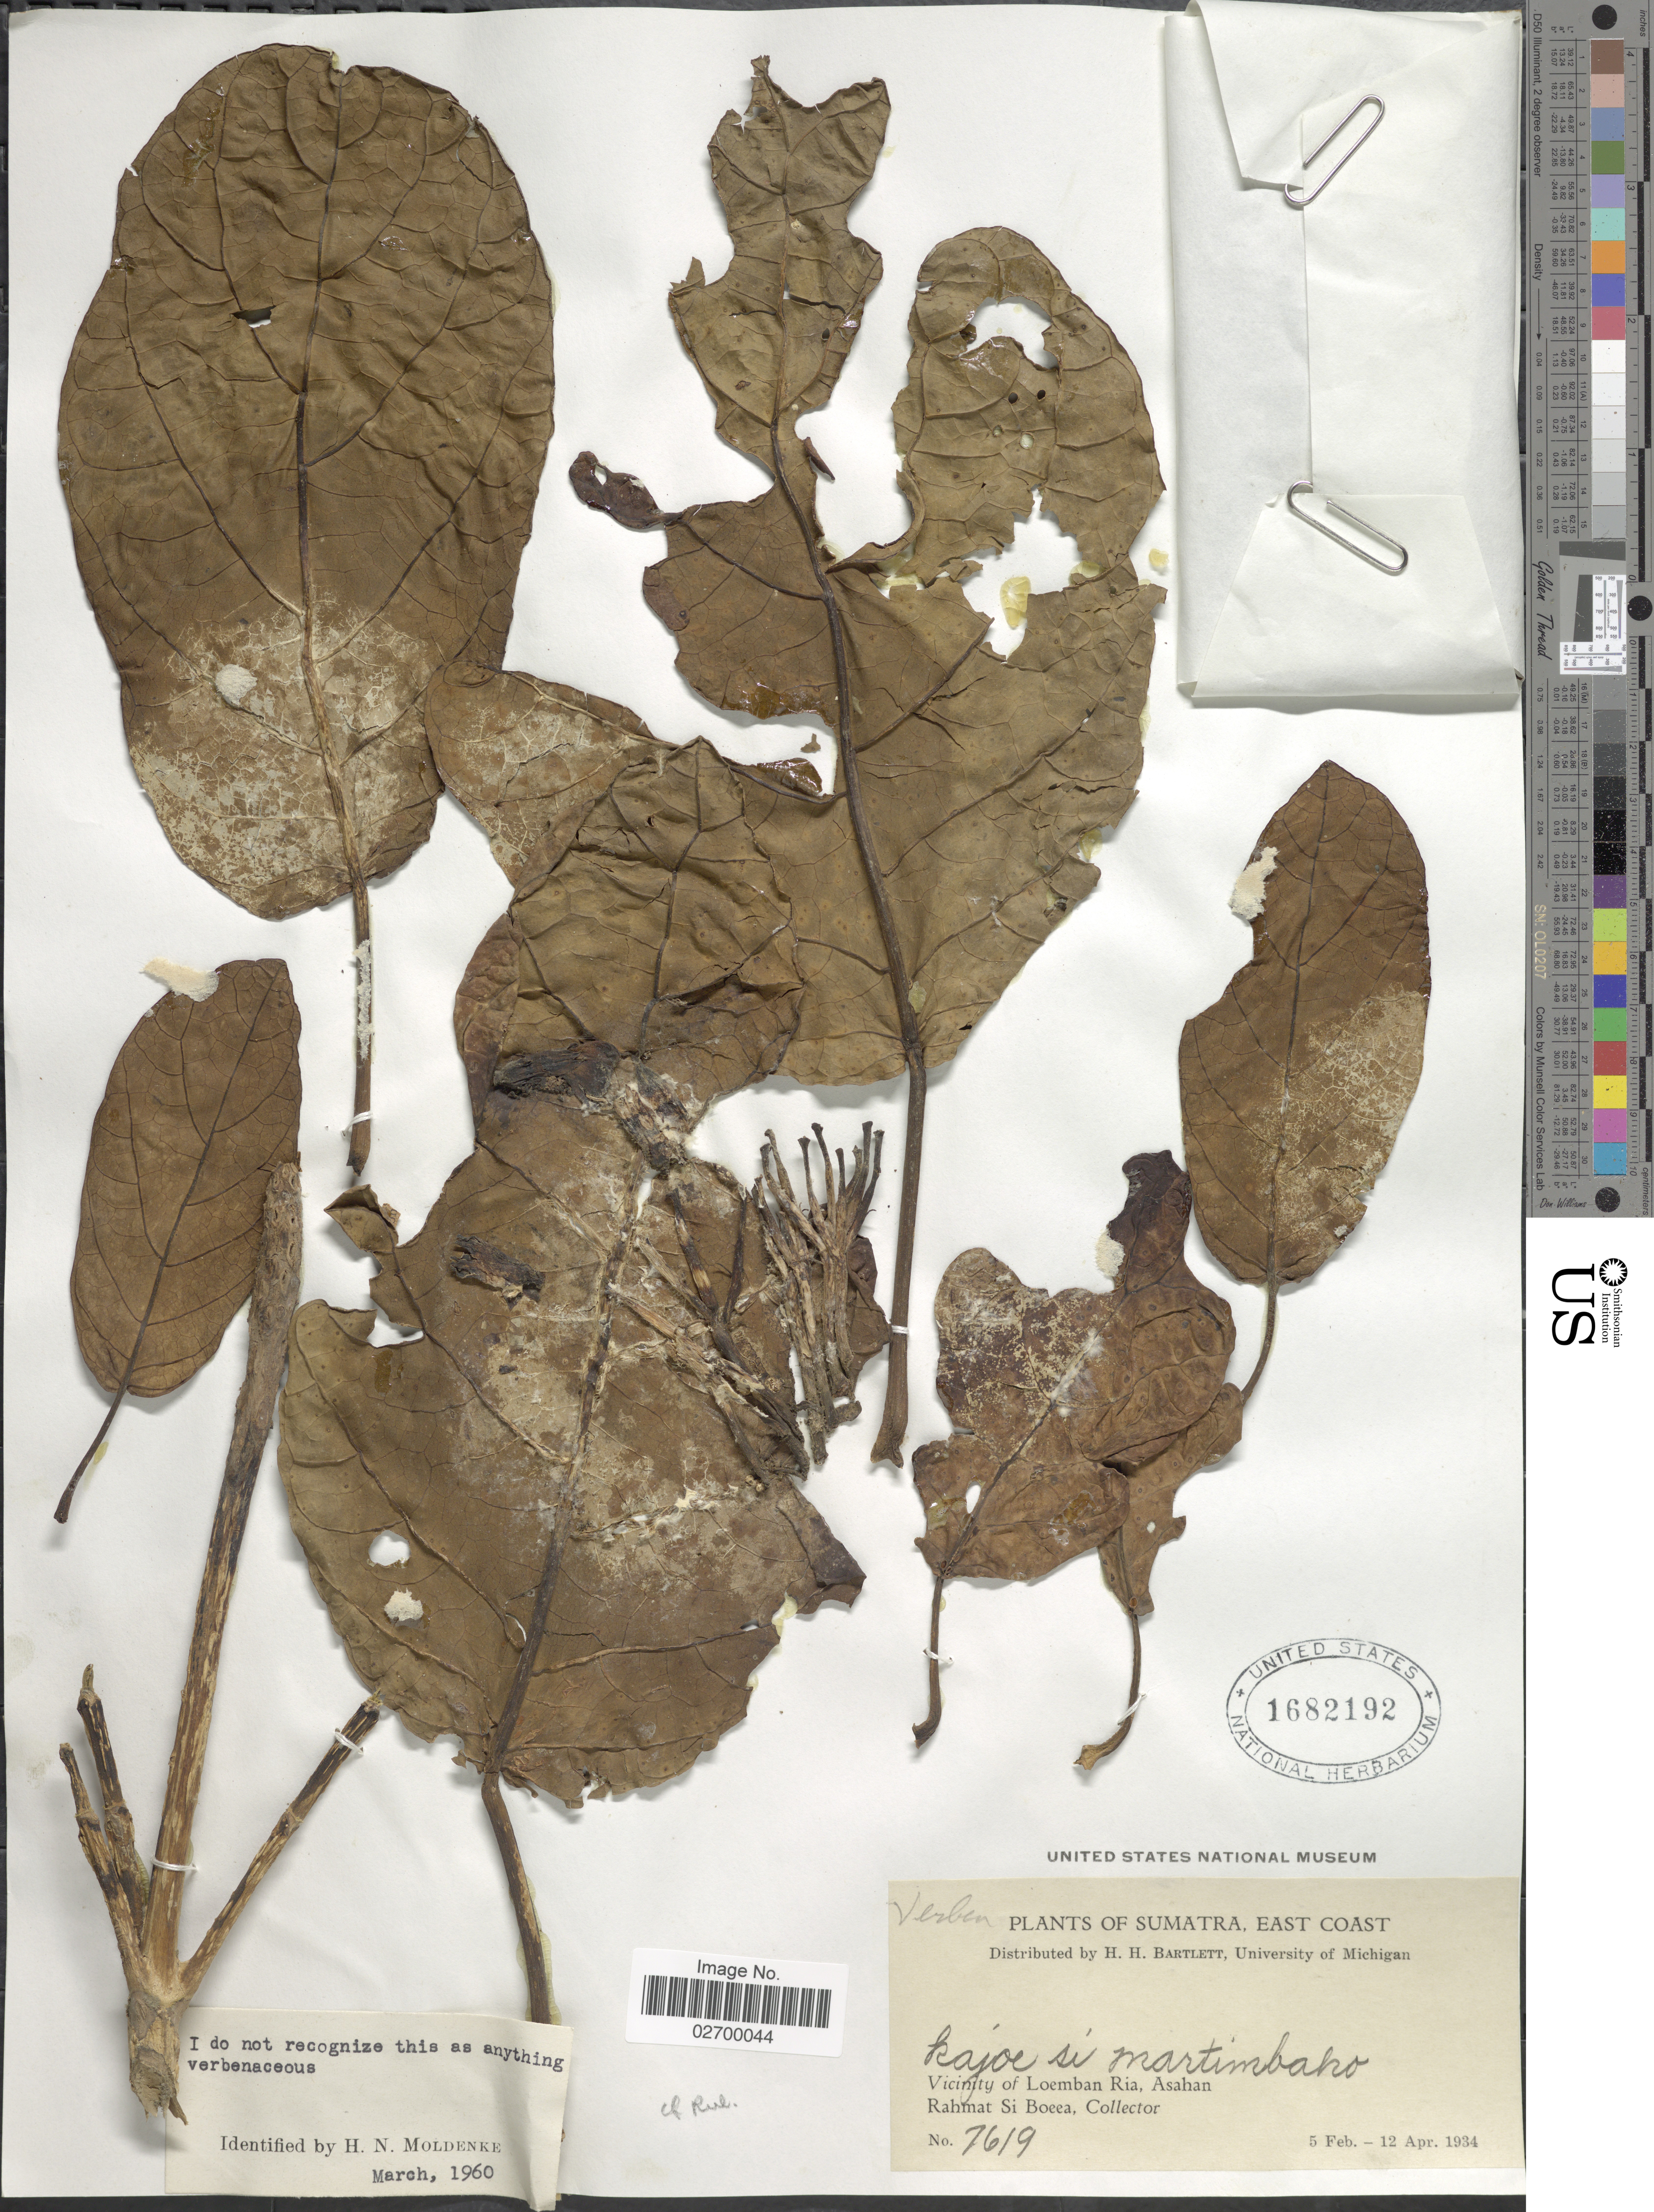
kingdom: Plantae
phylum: Tracheophyta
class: Magnoliopsida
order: Gentianales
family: Rubiaceae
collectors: Rahmat Si Boeea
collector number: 7619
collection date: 1934-02-05/1934-04-12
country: Indonesia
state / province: Sumatra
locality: East Coast. Vicinity of Loemban Ria, Asahan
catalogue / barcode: US 1682192